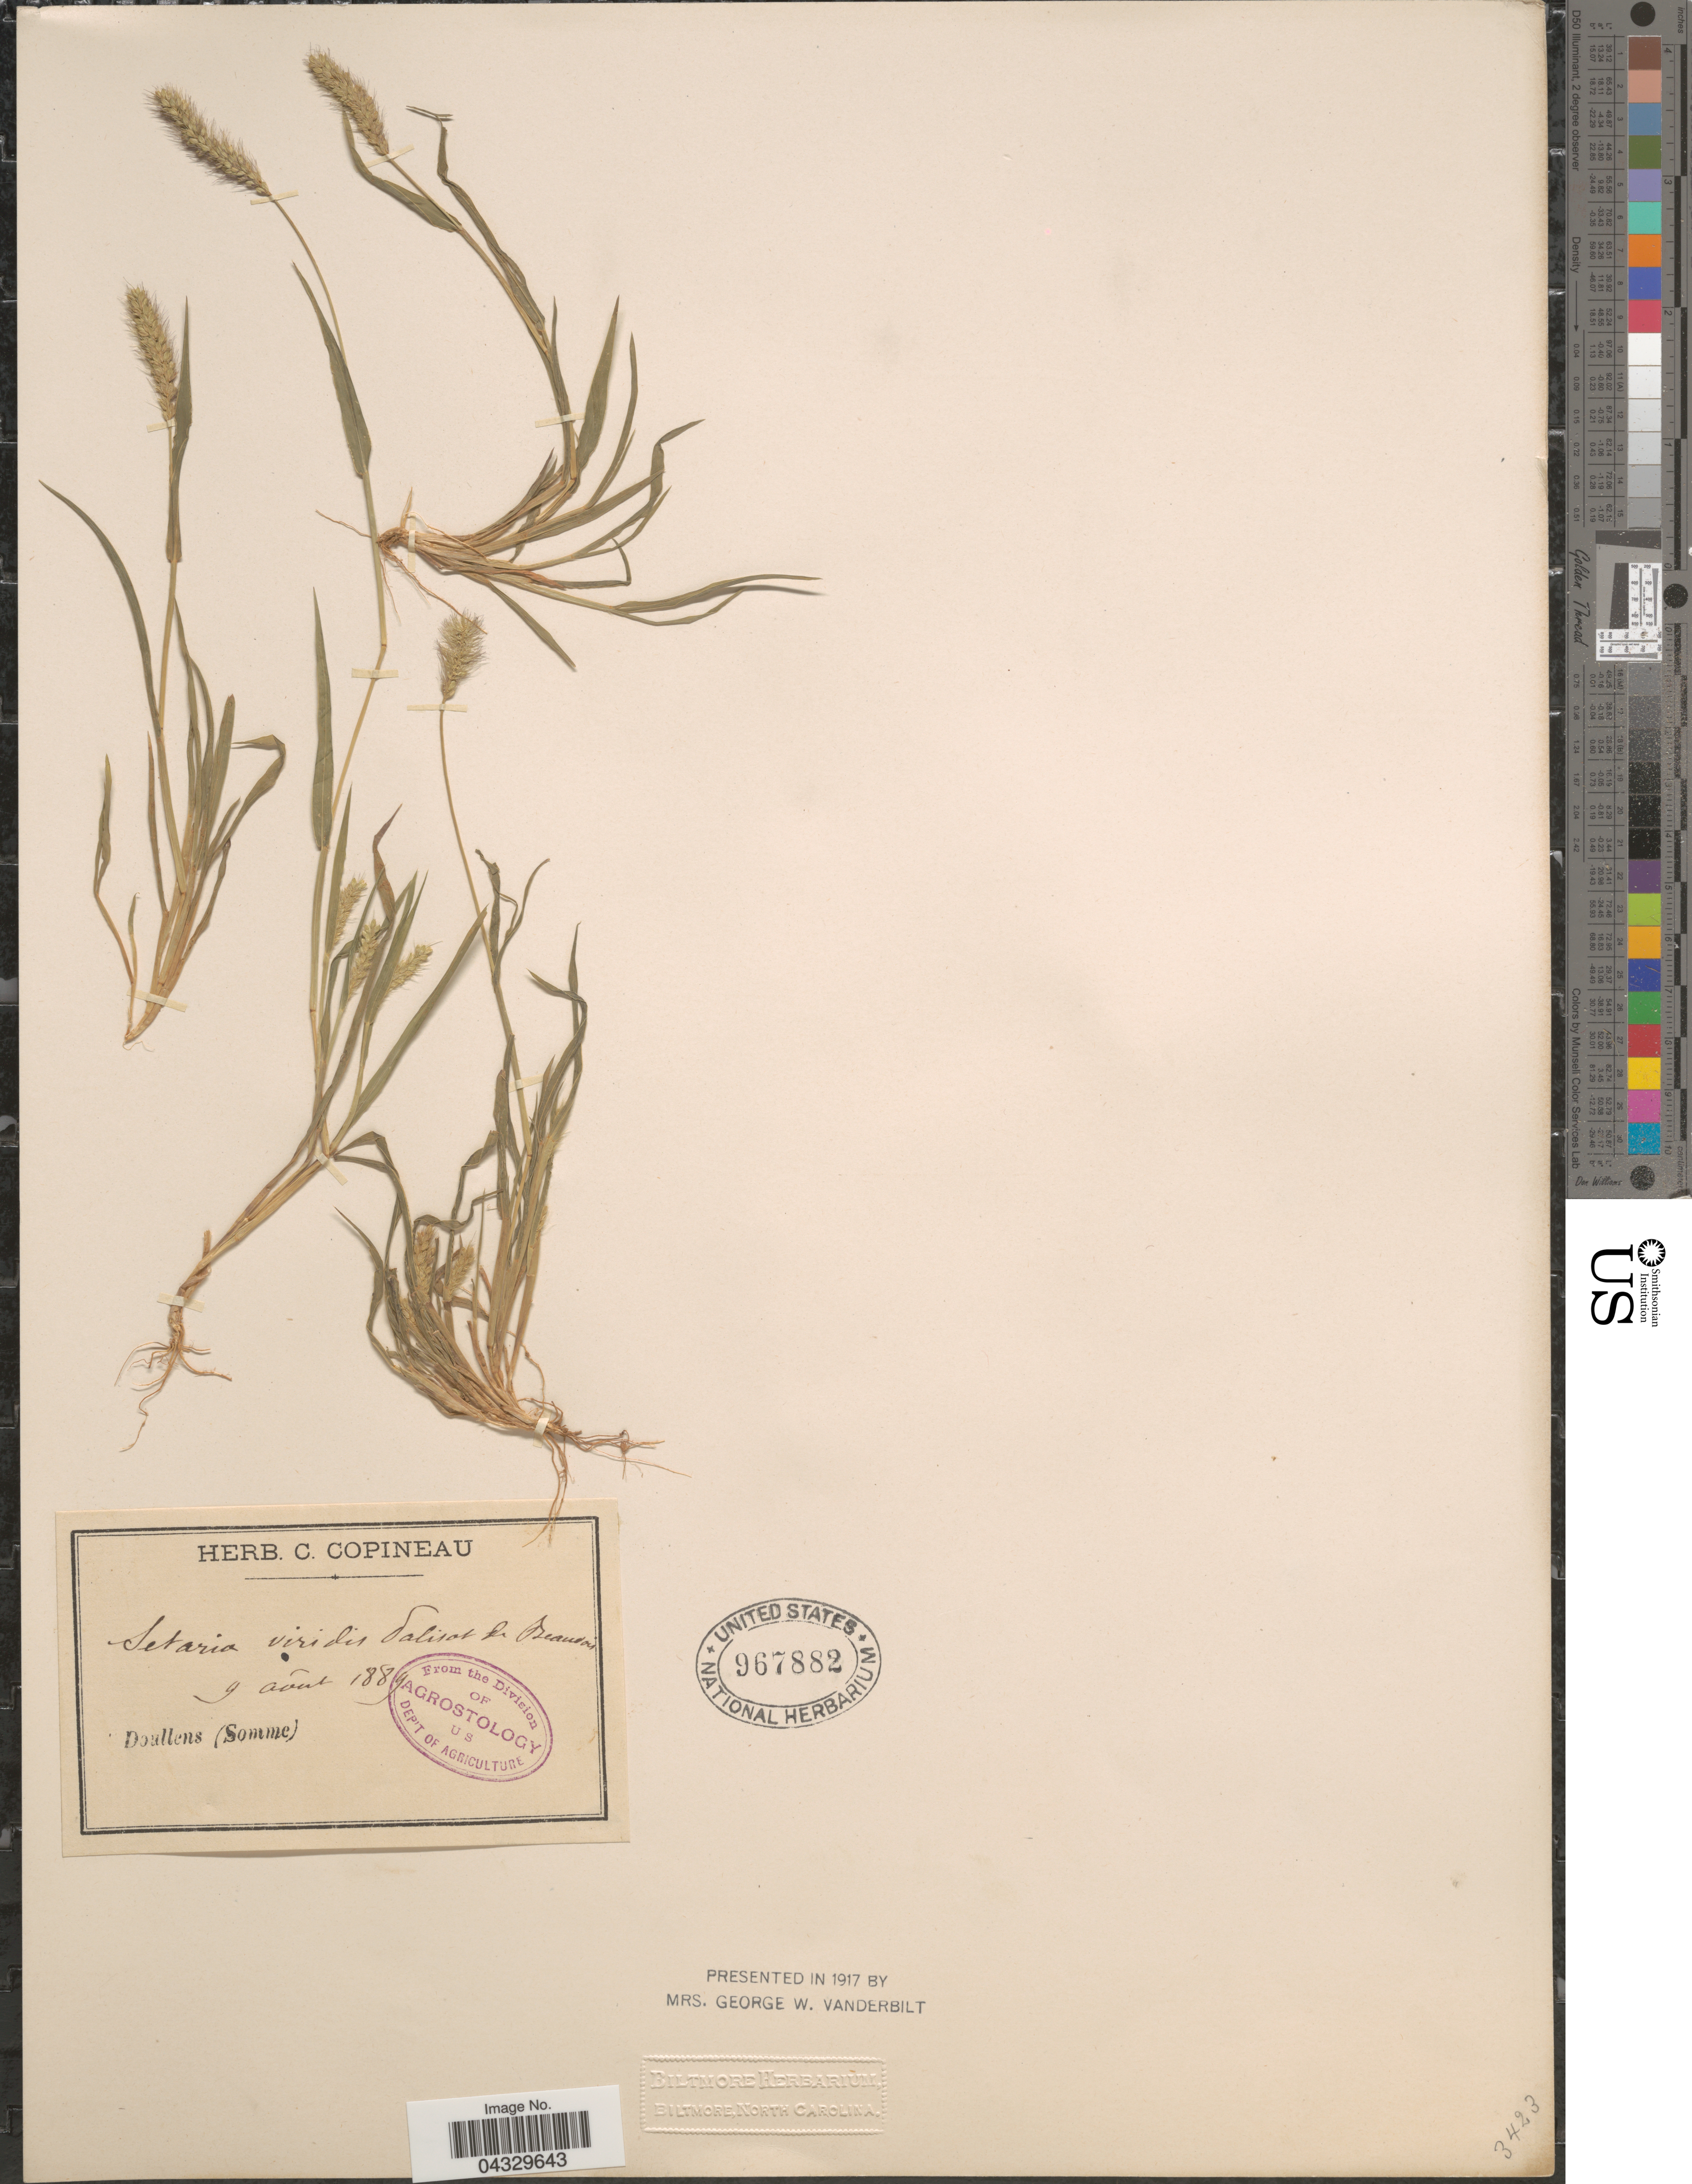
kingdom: Plantae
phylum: Tracheophyta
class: Liliopsida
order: Poales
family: Poaceae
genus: Setaria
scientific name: Setaria viridis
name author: (L.) P. Beauv.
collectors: ex herb. C. Copineau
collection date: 1889-08-09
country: France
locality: Doullens (Somme).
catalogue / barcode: US 967882